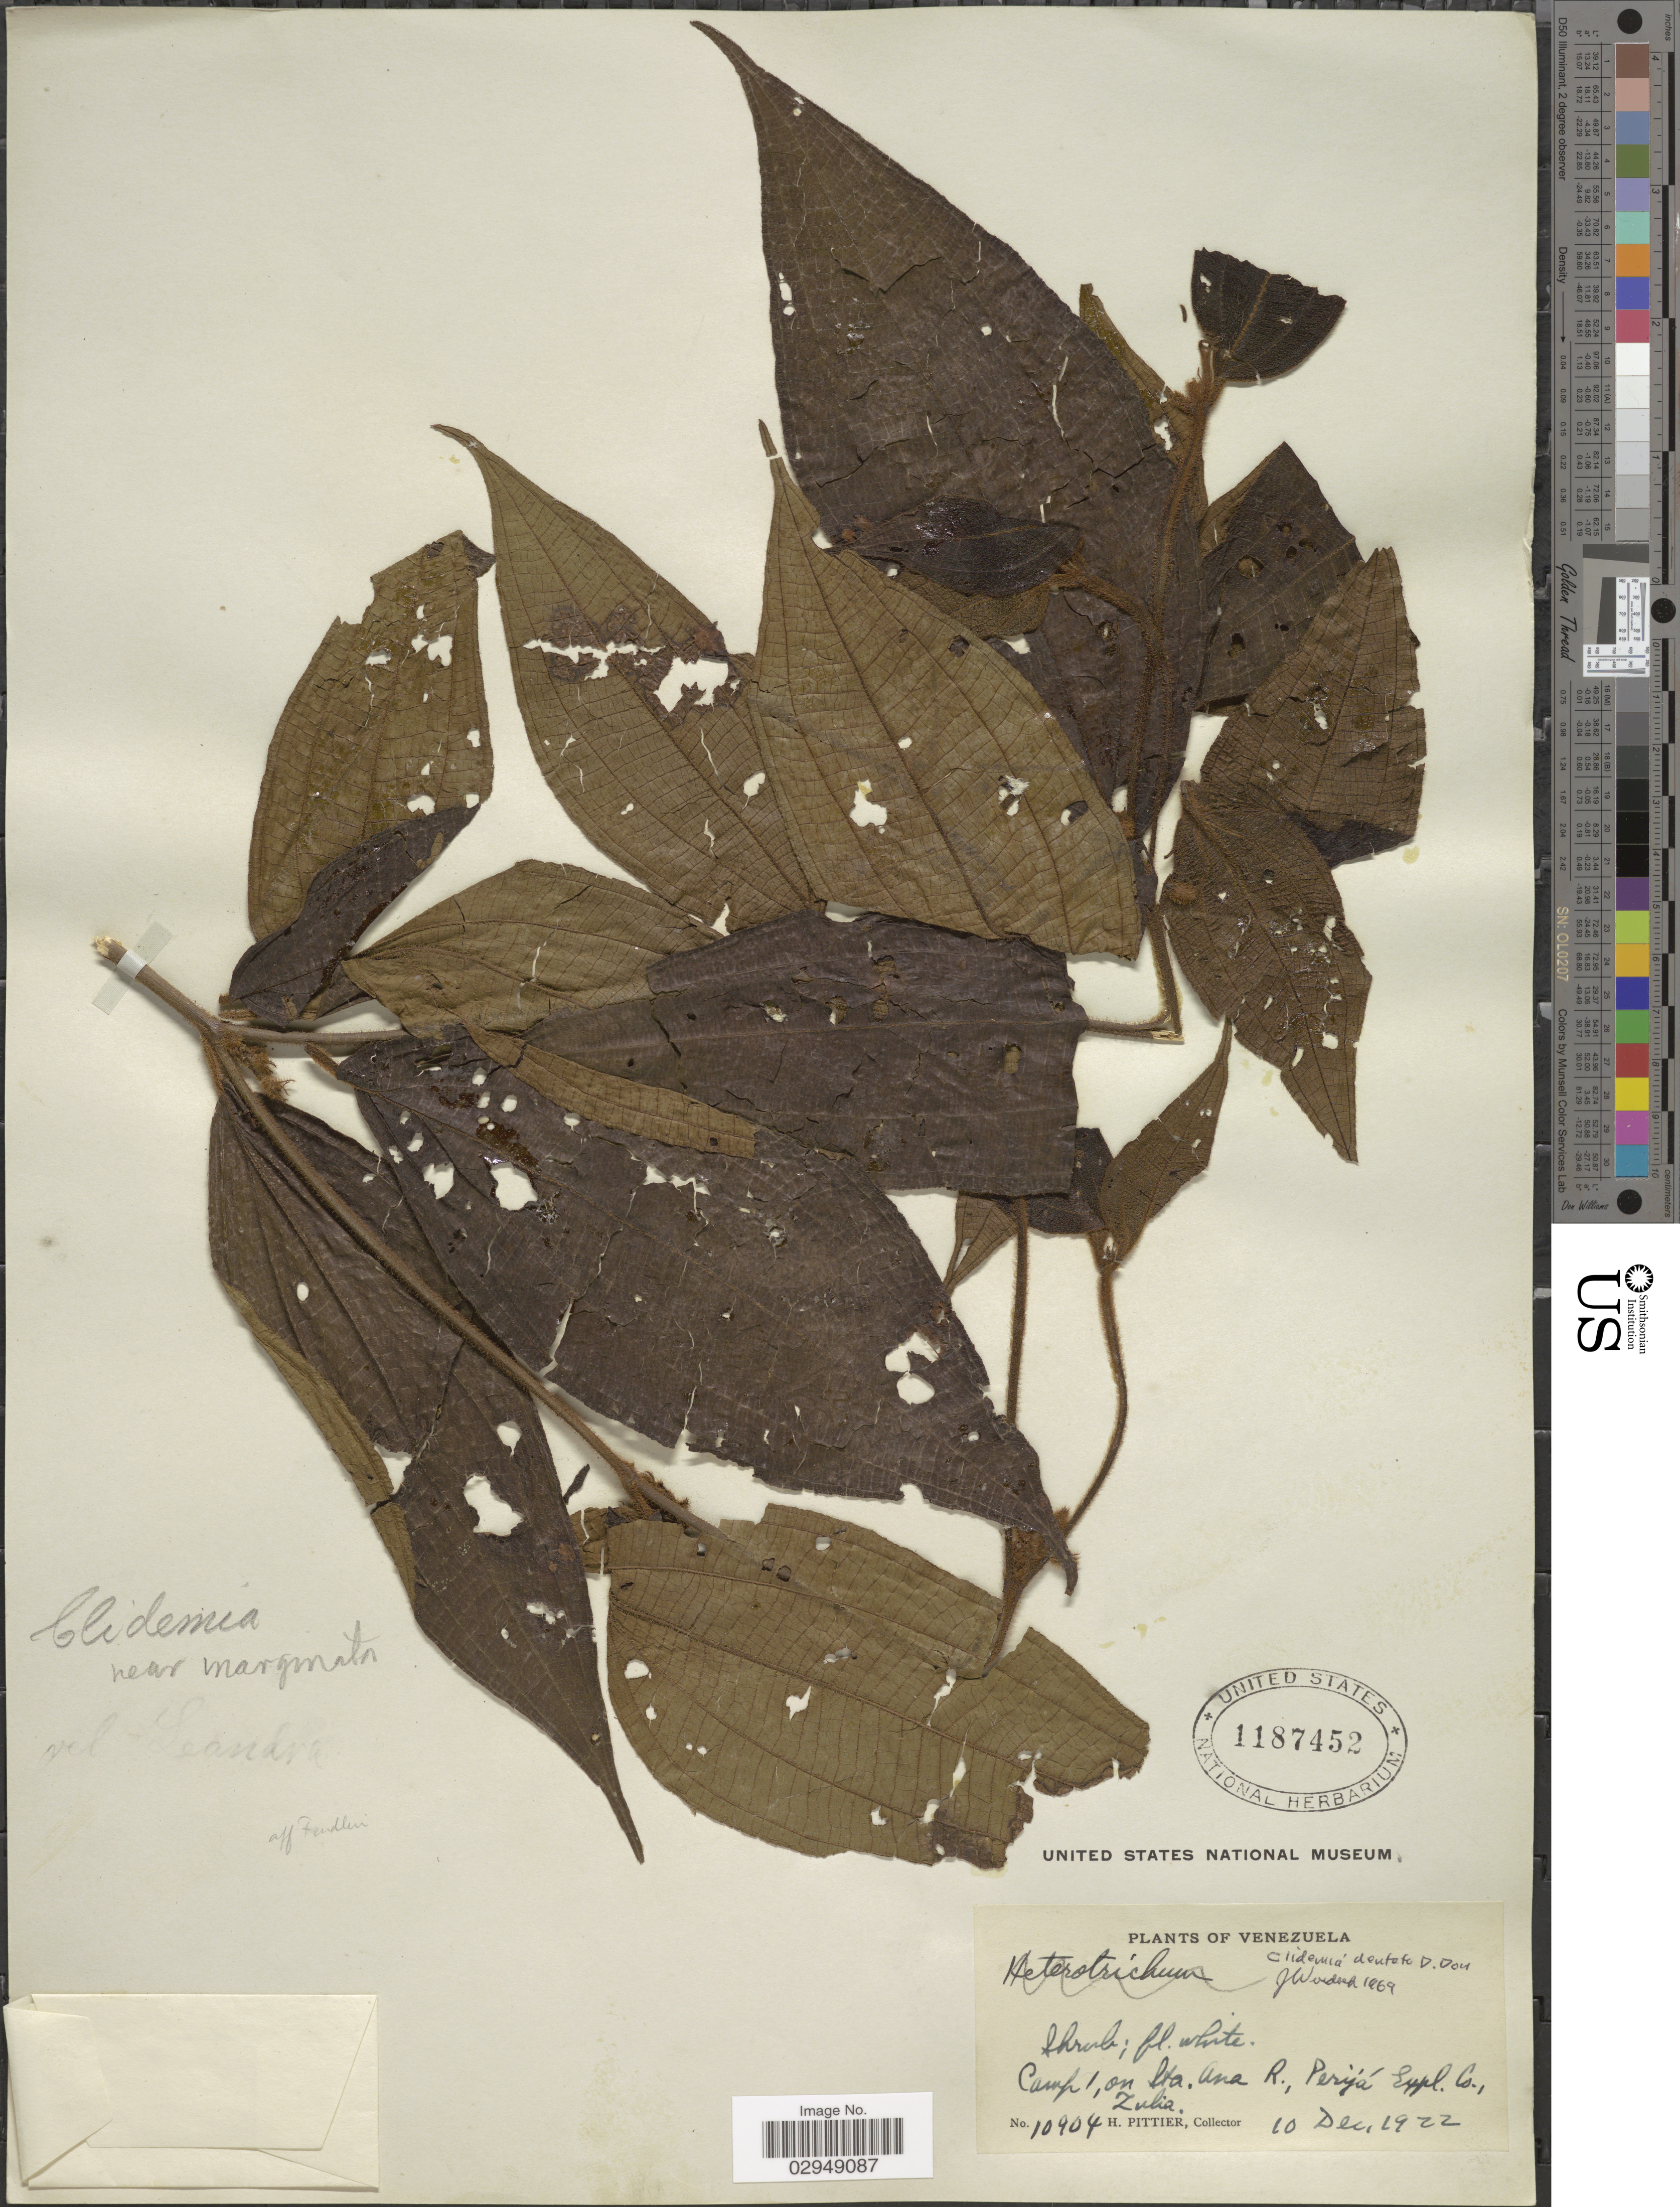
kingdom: Plantae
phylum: Tracheophyta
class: Magnoliopsida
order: Myrtales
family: Melastomataceae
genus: Clidemia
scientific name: Clidemia dentata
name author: D. Don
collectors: H. F. Pittier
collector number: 10904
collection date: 1922-12-10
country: Venezuela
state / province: Zulia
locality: Camp 1, on Sta. Ana R., Perijá Expl. Co.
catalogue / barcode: US 1187452